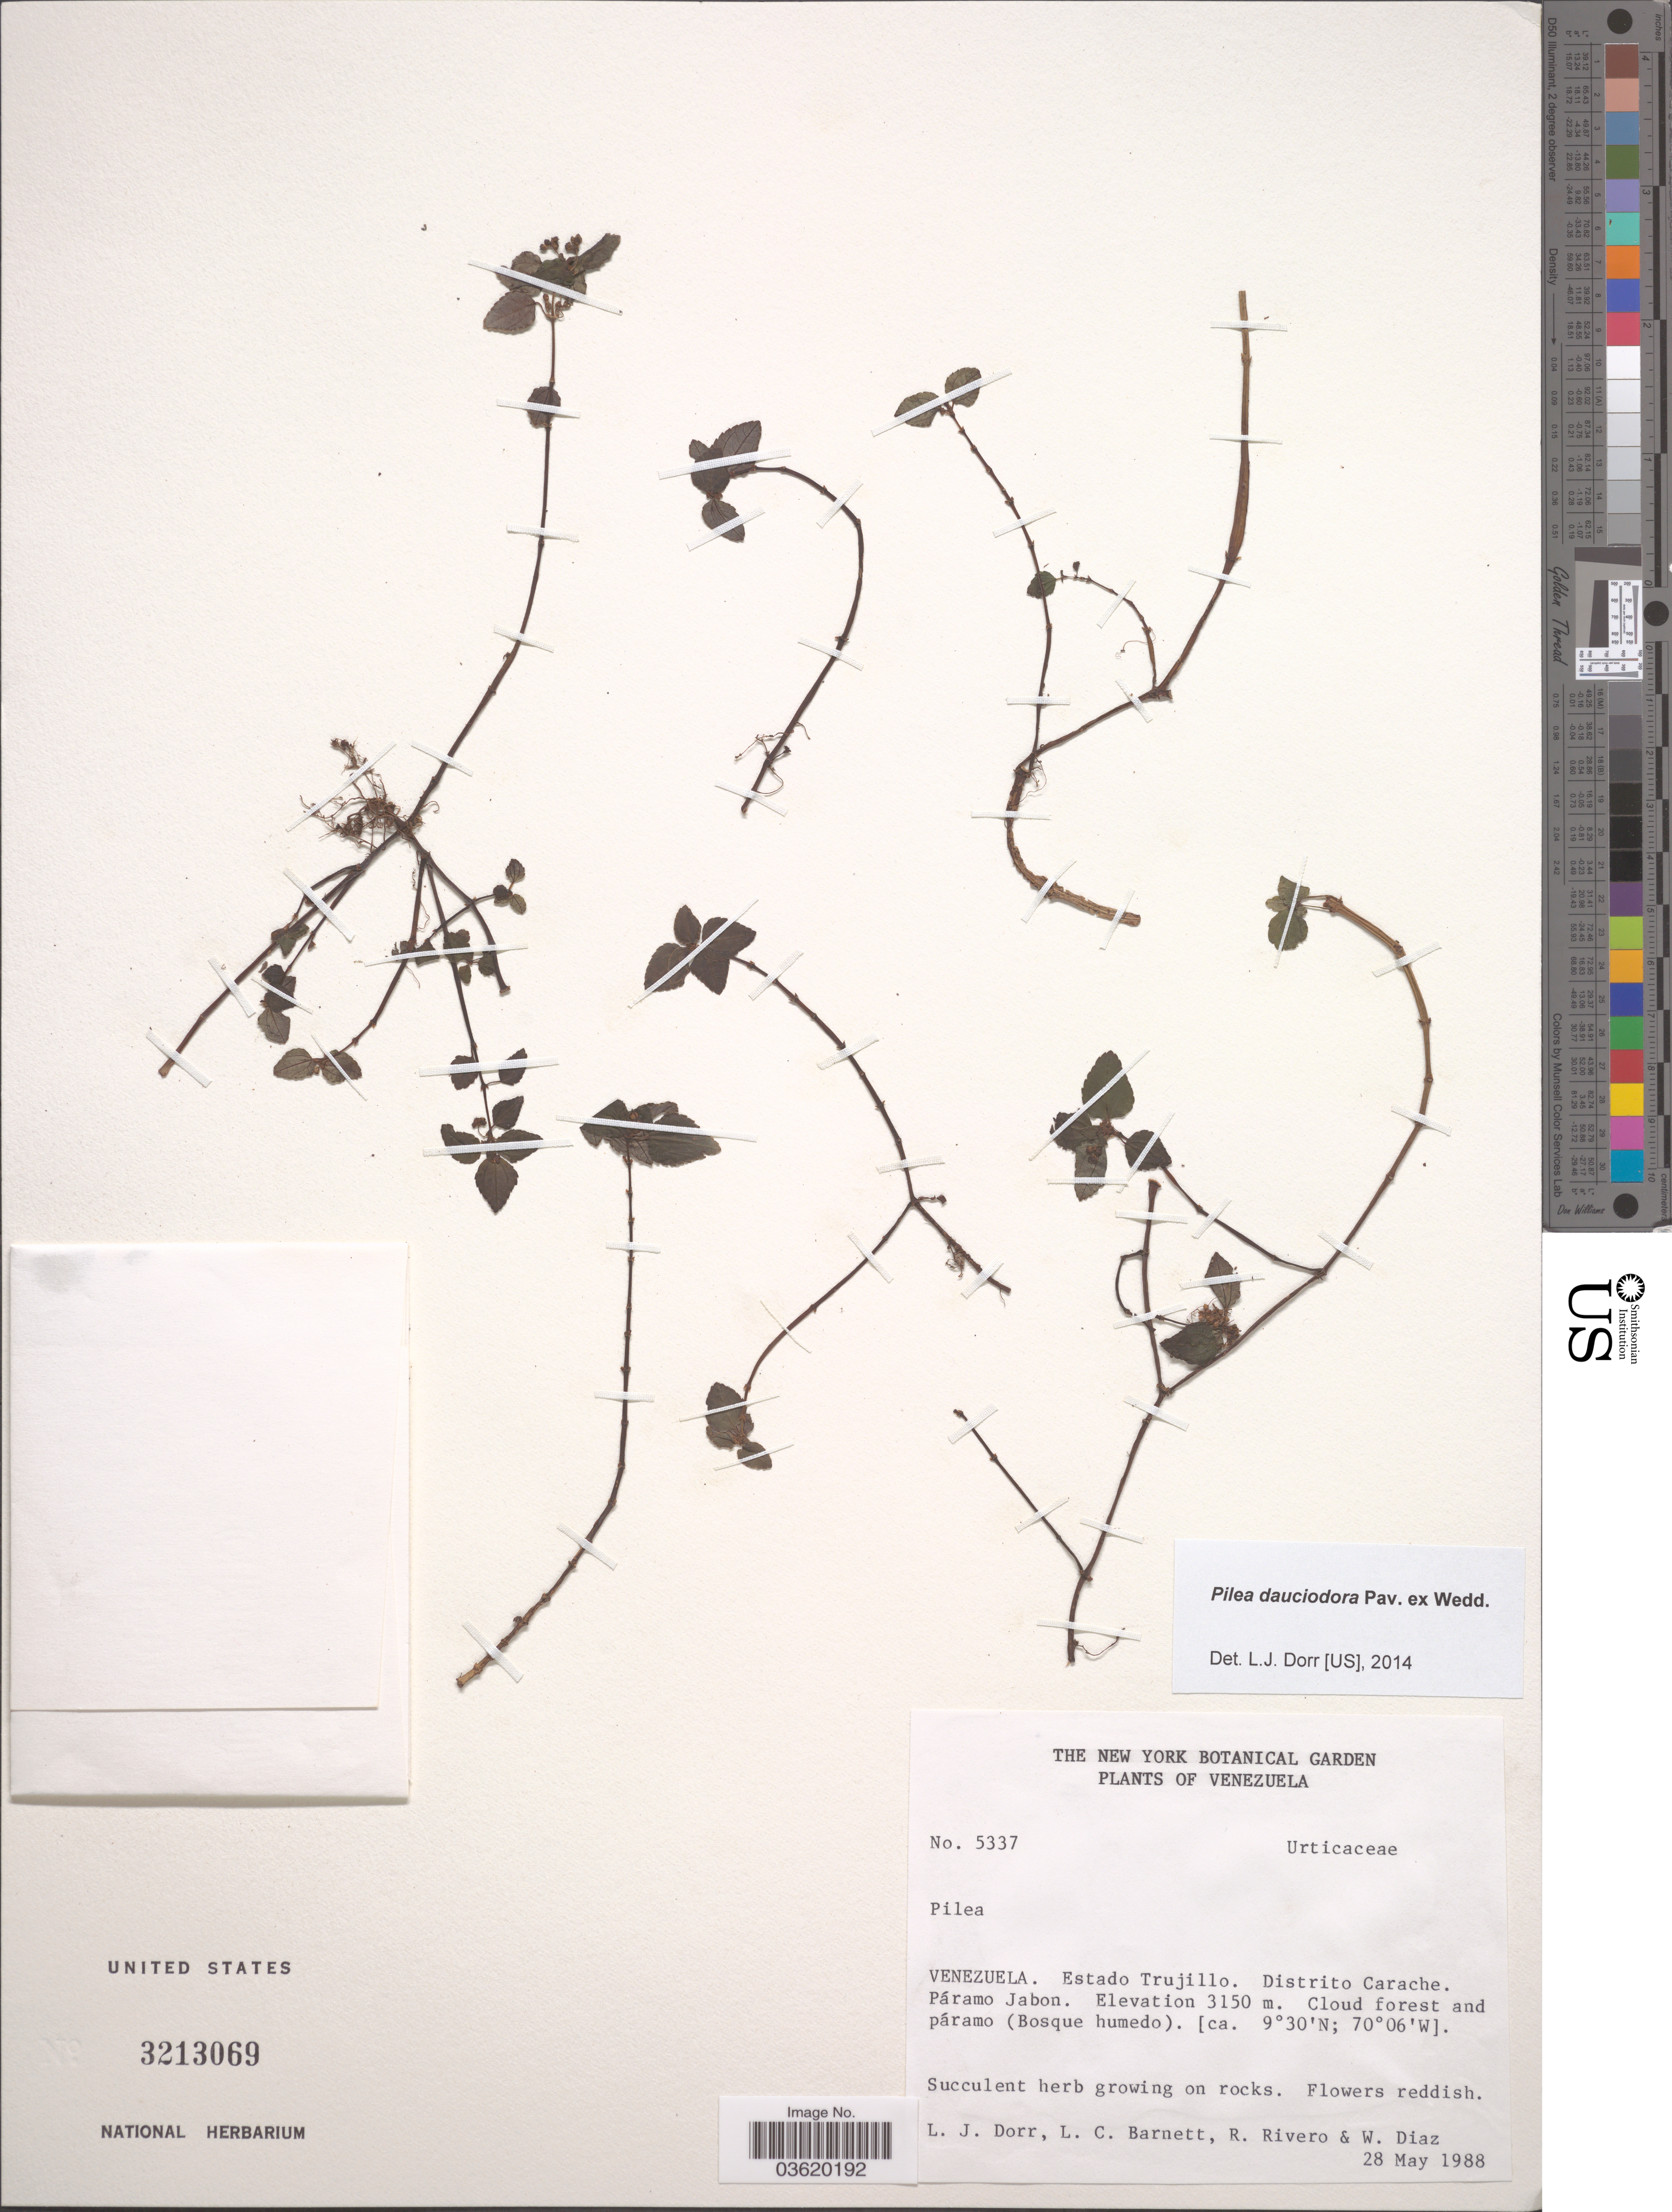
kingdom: Plantae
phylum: Tracheophyta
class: Magnoliopsida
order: Rosales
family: Urticaceae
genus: Pilea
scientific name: Pilea dauciodora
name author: Pav. ex Wedd.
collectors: L. J. Dorr, L. C. Barnett, R. Rivero & W. Díaz P.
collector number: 5337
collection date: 1988-05-28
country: Venezuela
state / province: Trujillo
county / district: Carache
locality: Páramo Jabon.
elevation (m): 3150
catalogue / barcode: US 3213069